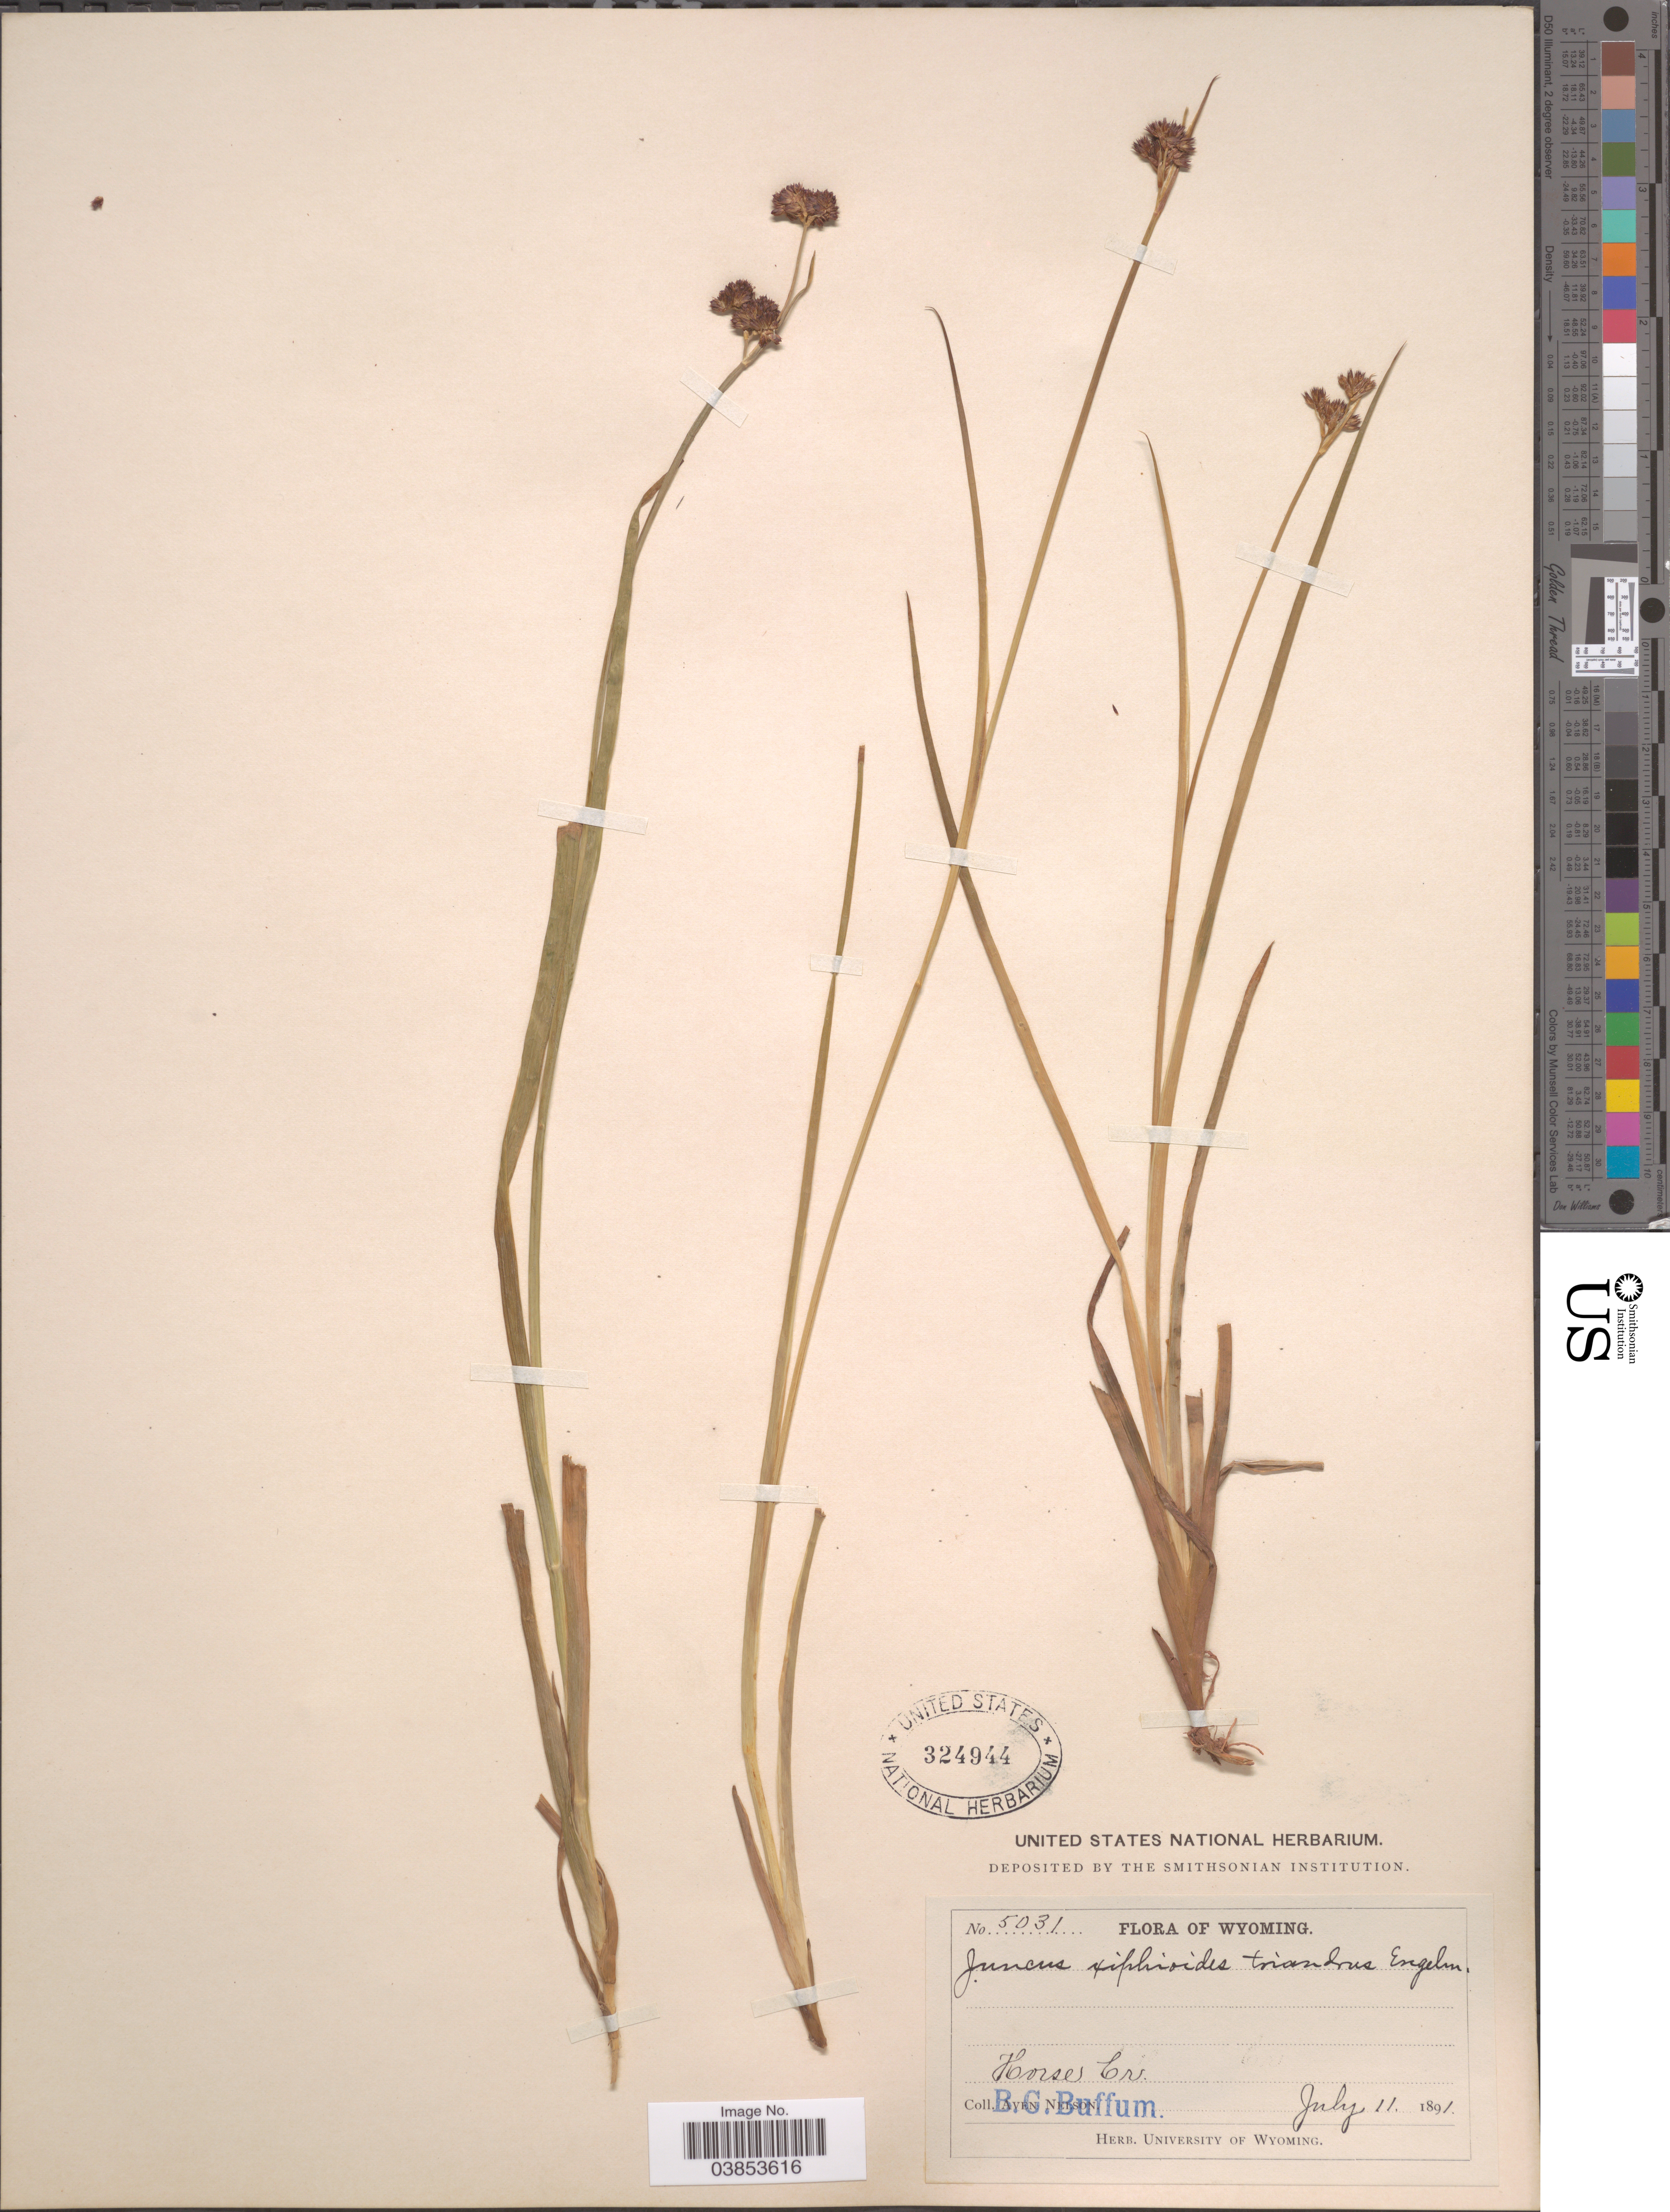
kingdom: Plantae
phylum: Tracheophyta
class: Liliopsida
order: Poales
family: Juncaceae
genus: Juncus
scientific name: Juncus ensifolius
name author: Wikstr.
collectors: B. Buffum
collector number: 5031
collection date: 1891-07-11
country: United States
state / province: Wyoming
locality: Horse Cr.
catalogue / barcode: US 324944